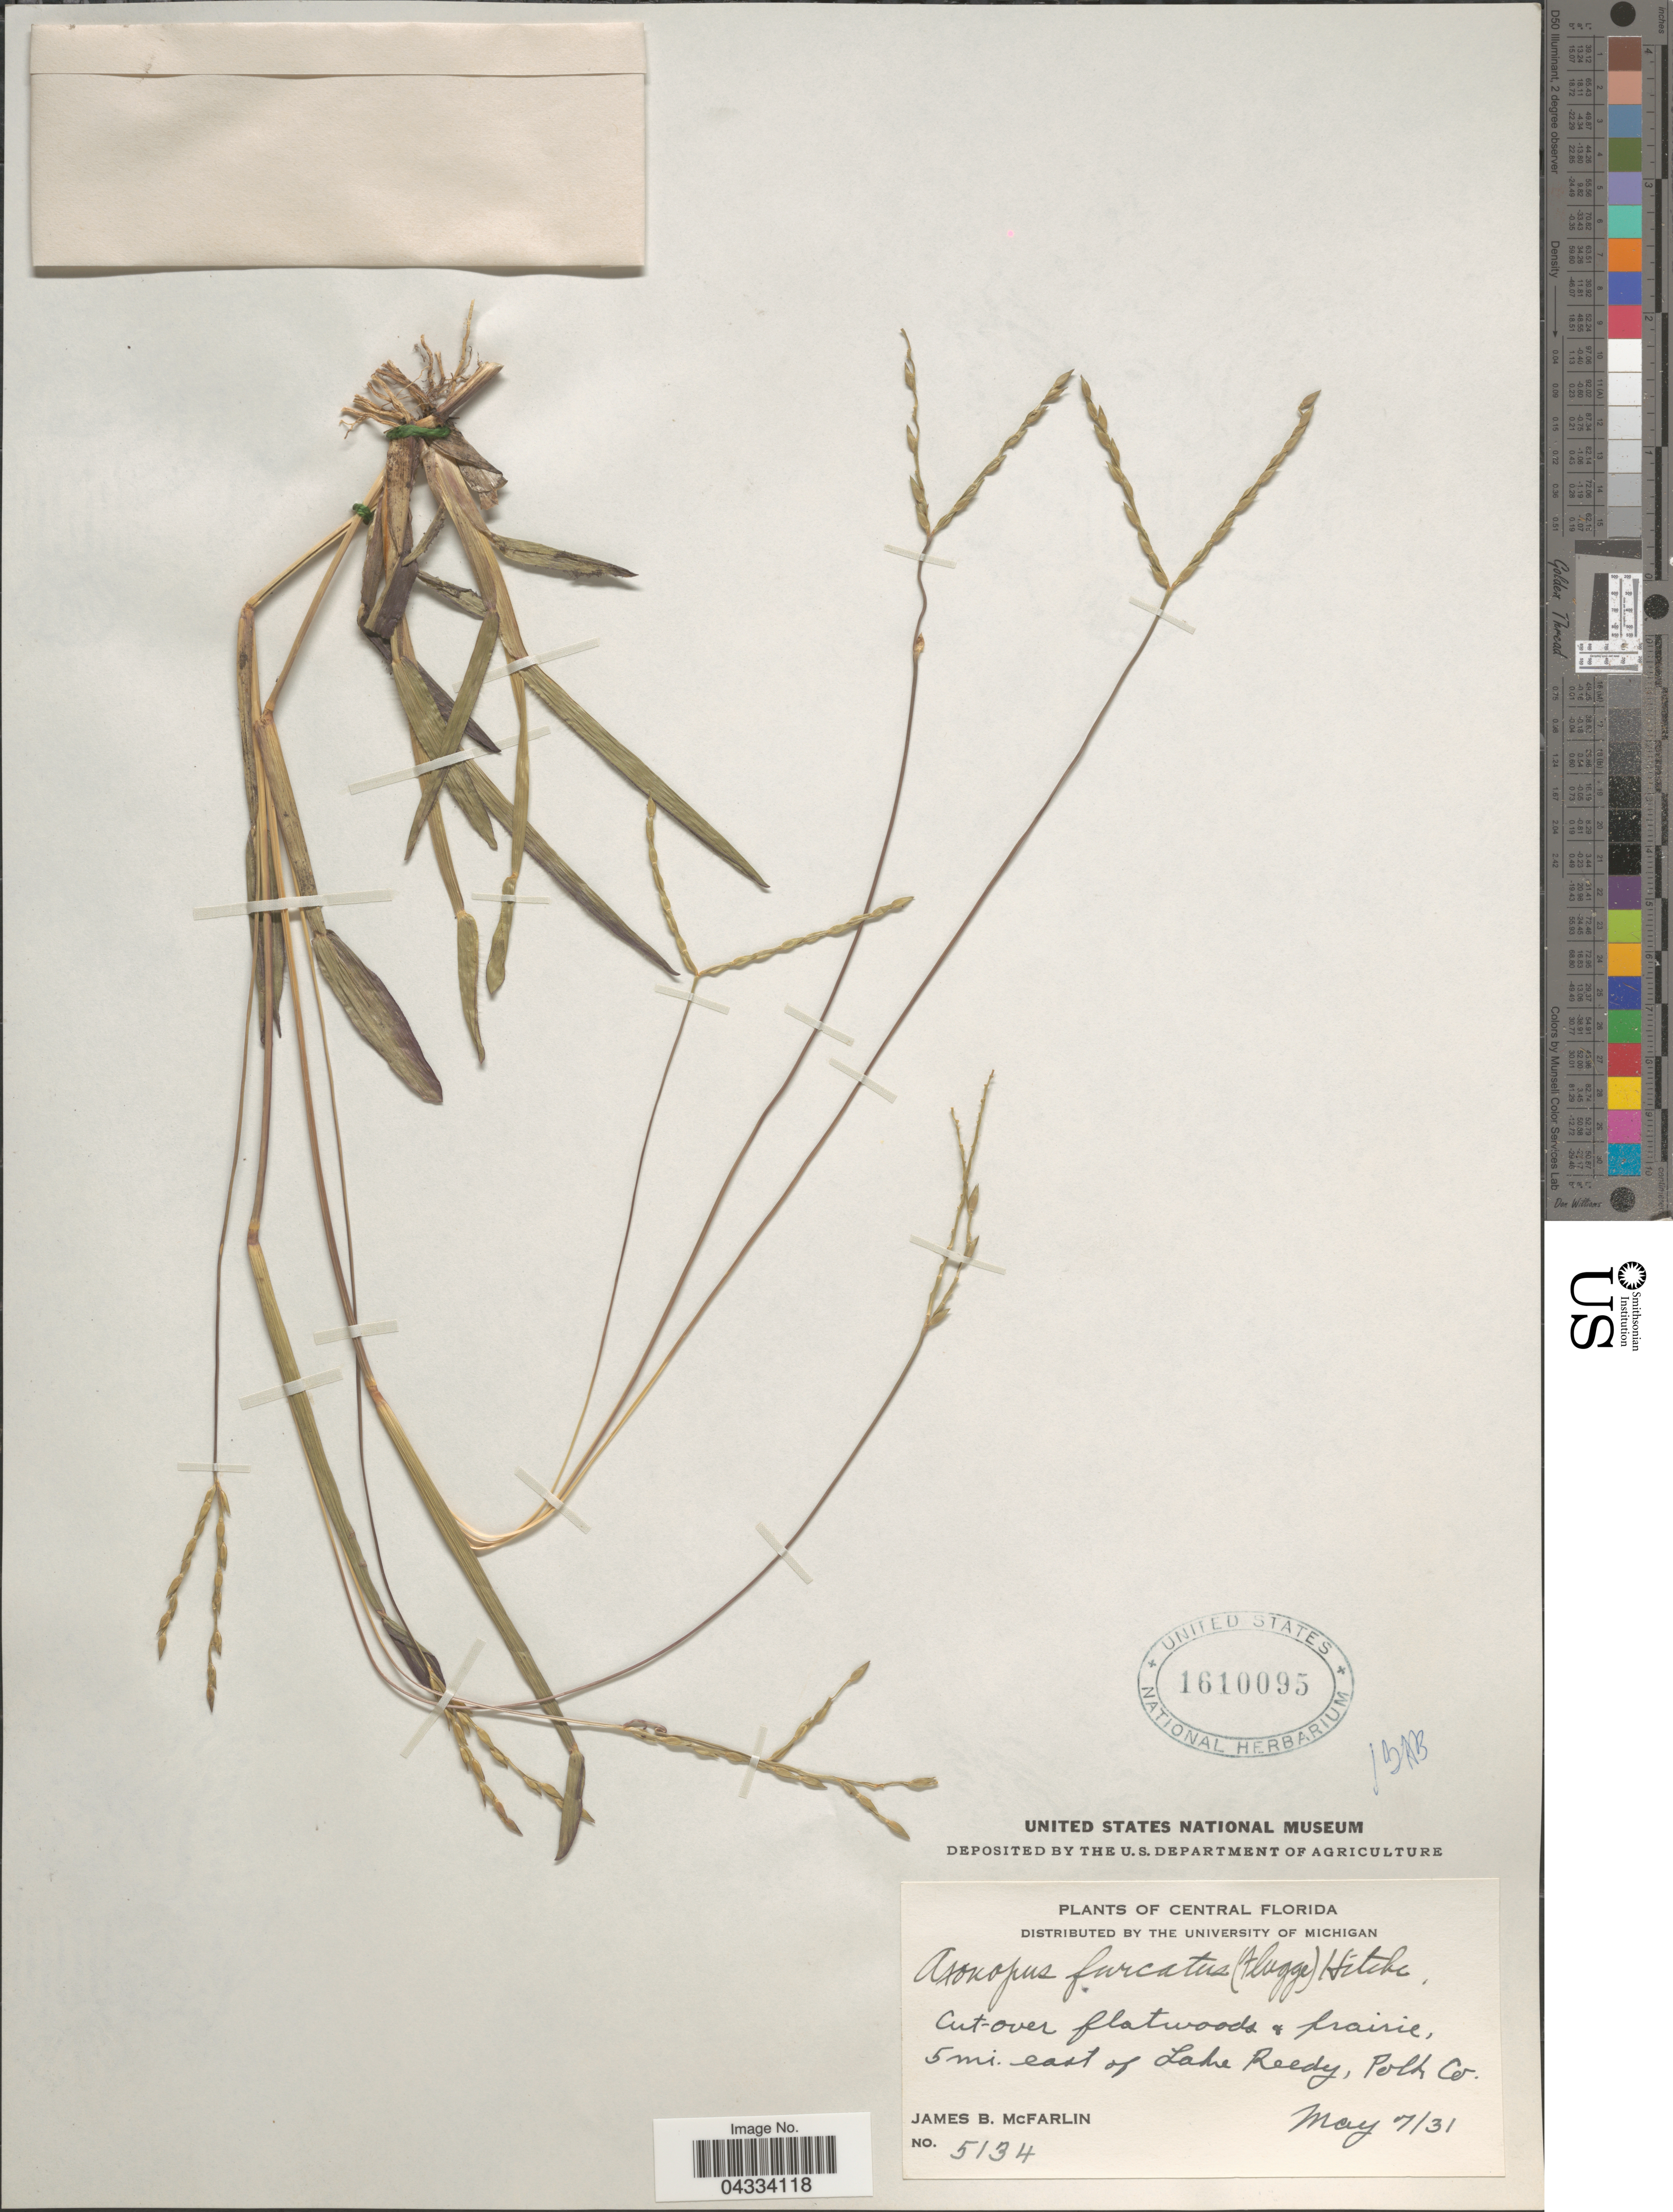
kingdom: Plantae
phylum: Tracheophyta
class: Liliopsida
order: Poales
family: Poaceae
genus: Axonopus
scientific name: Axonopus furcatus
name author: (Flüggé) Hitchc.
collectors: J. McFarlin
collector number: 5134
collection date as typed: Transcribed d/m/y: 7/5/31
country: United States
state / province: Florida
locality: Central Florida. Cut-over flatwoods & prairie, 5 mi. east of Lake Reedy, Polk Co.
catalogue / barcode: US 1610095